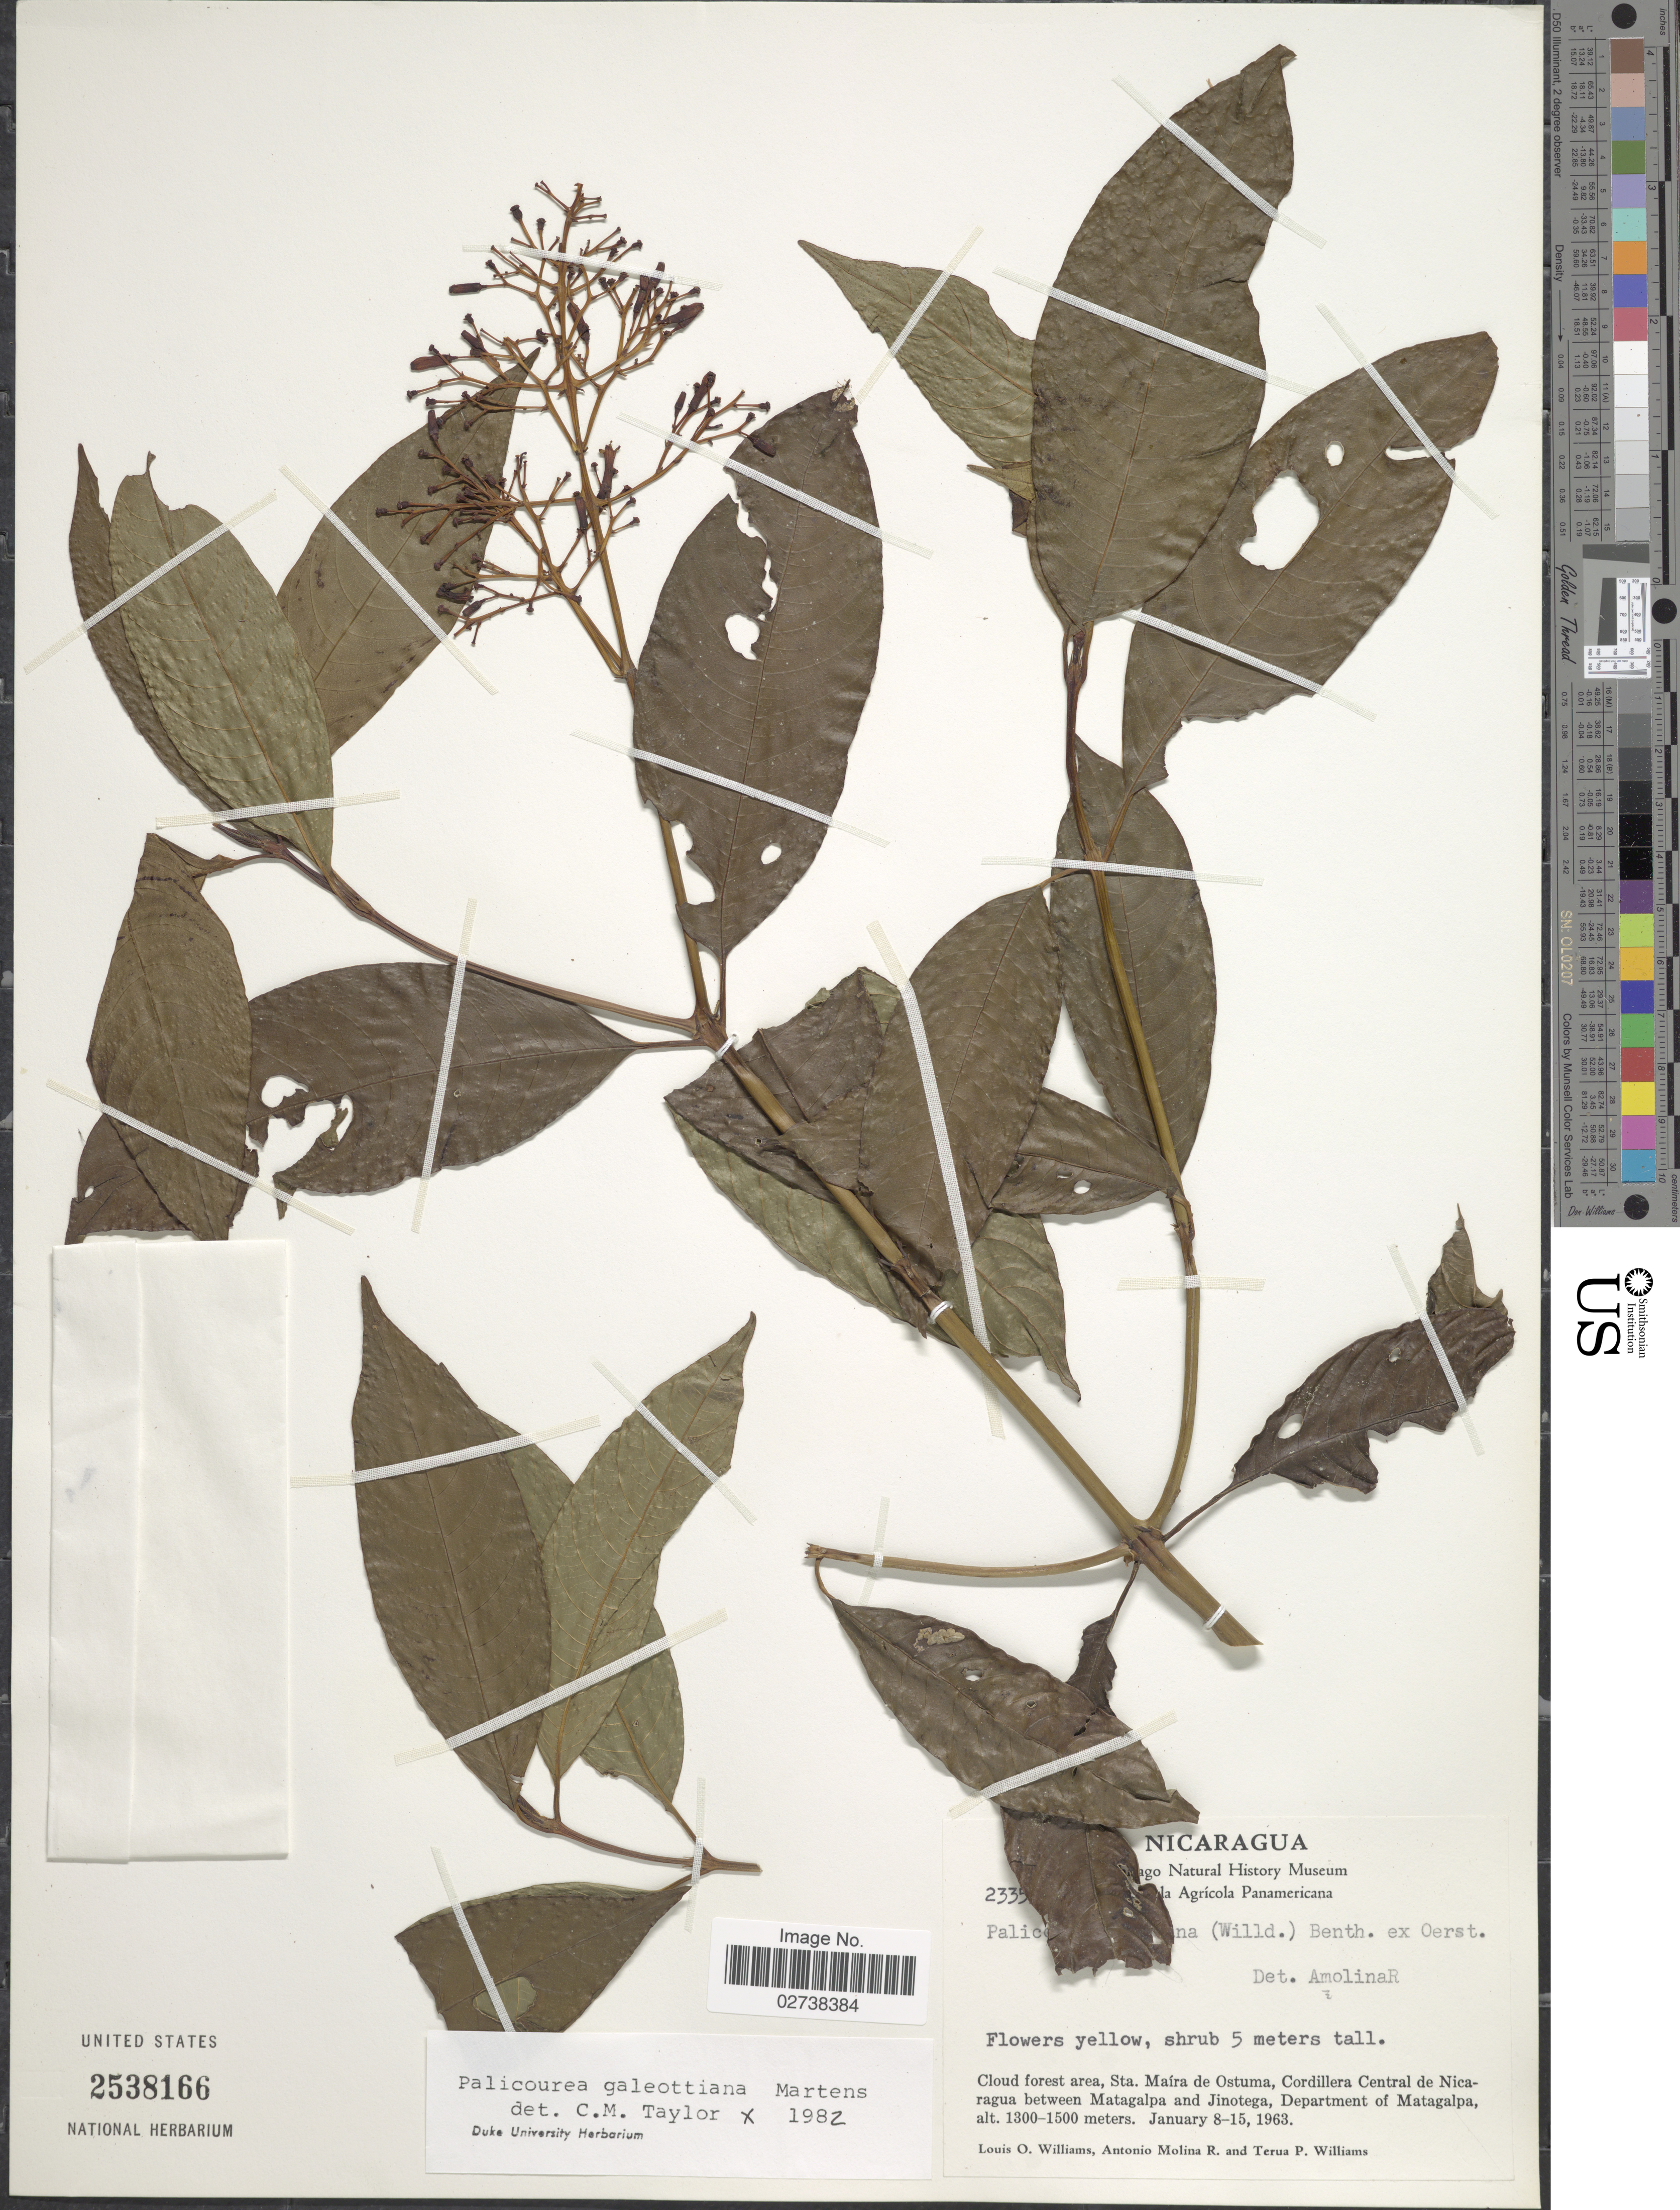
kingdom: Plantae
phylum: Tracheophyta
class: Magnoliopsida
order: Gentianales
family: Rubiaceae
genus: Palicourea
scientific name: Palicourea galeottiana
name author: M. Martens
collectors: L. O. Williams, A. Molina R. & T. Williams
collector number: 2335!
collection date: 1963-01-08/1963-01-15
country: Nicaragua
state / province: Matagalpa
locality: Cloud forest area, Sta. Maira de Ostuma, Cordillera Central de Nicaragua between Matagalpa and Jinotega, Department of Matagalpa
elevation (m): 1300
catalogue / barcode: US 2538166